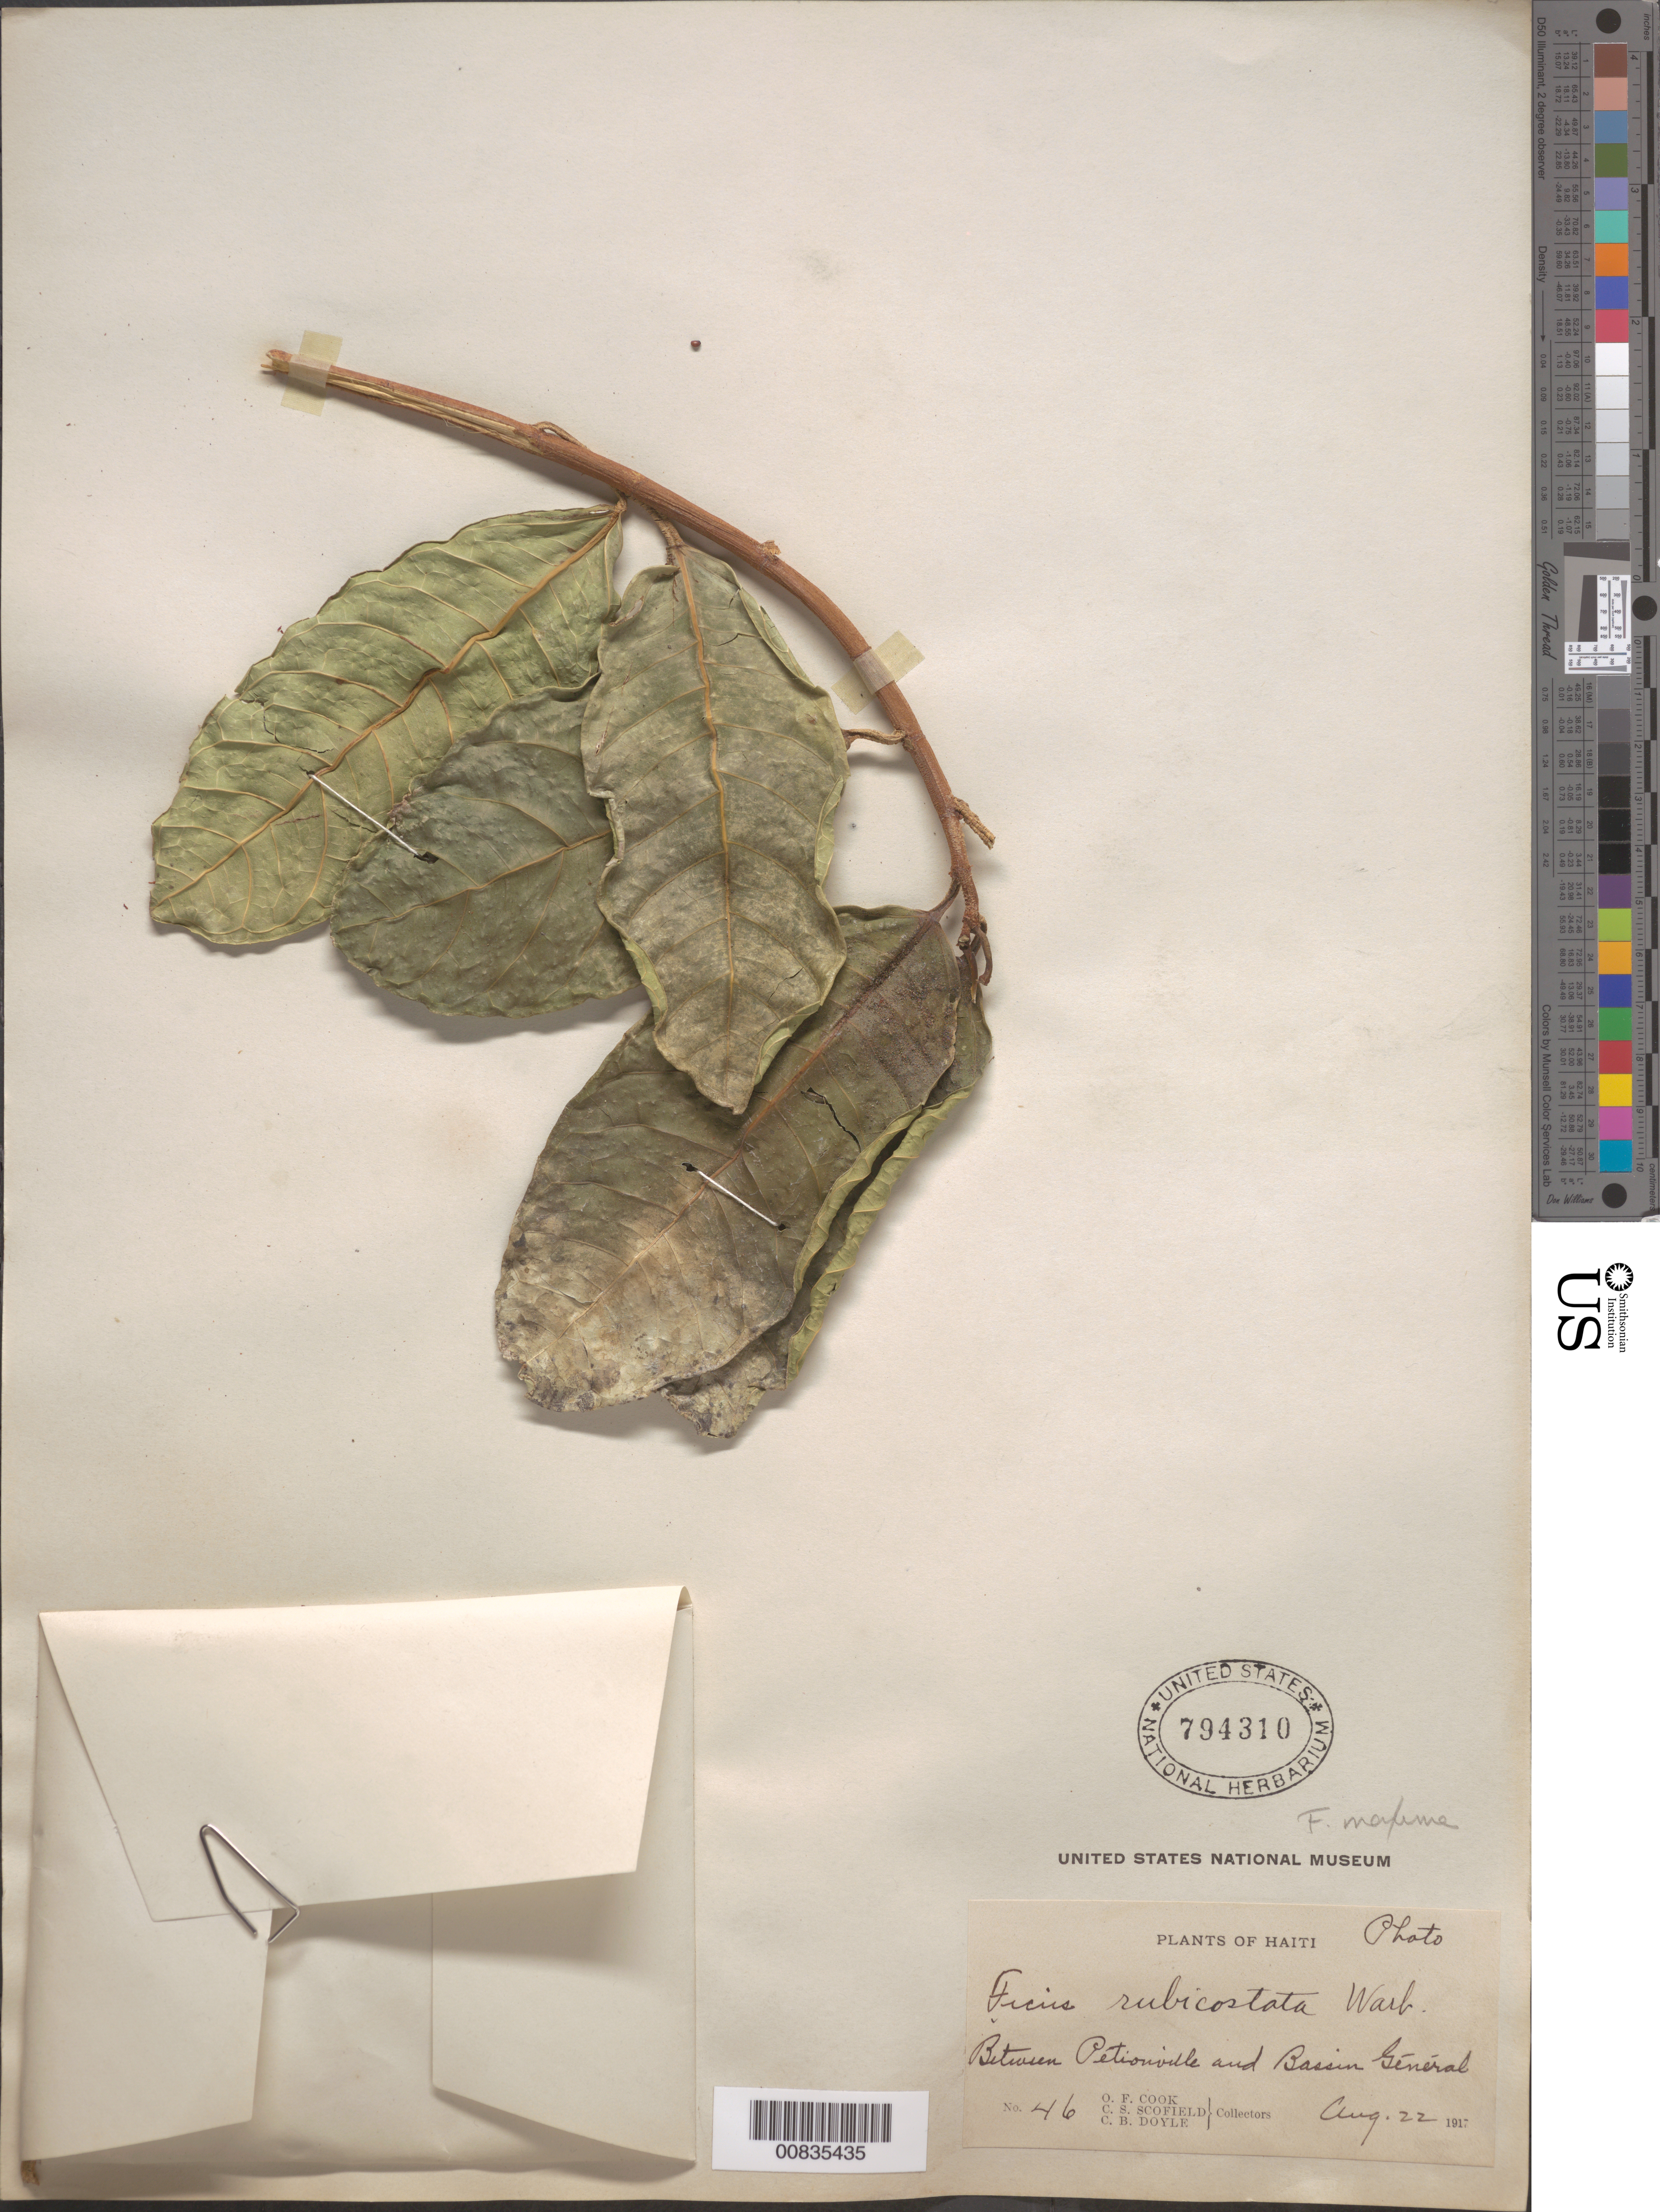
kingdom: Plantae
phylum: Tracheophyta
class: Magnoliopsida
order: Rosales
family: Moraceae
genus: Ficus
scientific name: Ficus maxima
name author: Mill.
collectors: O. F. Cook, C. Scofield & C. Doyle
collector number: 46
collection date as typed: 22 Aug 1917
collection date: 1917-08-22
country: Haiti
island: Hispaniola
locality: Between Pétionville and Bassin Général.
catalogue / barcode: US 794310